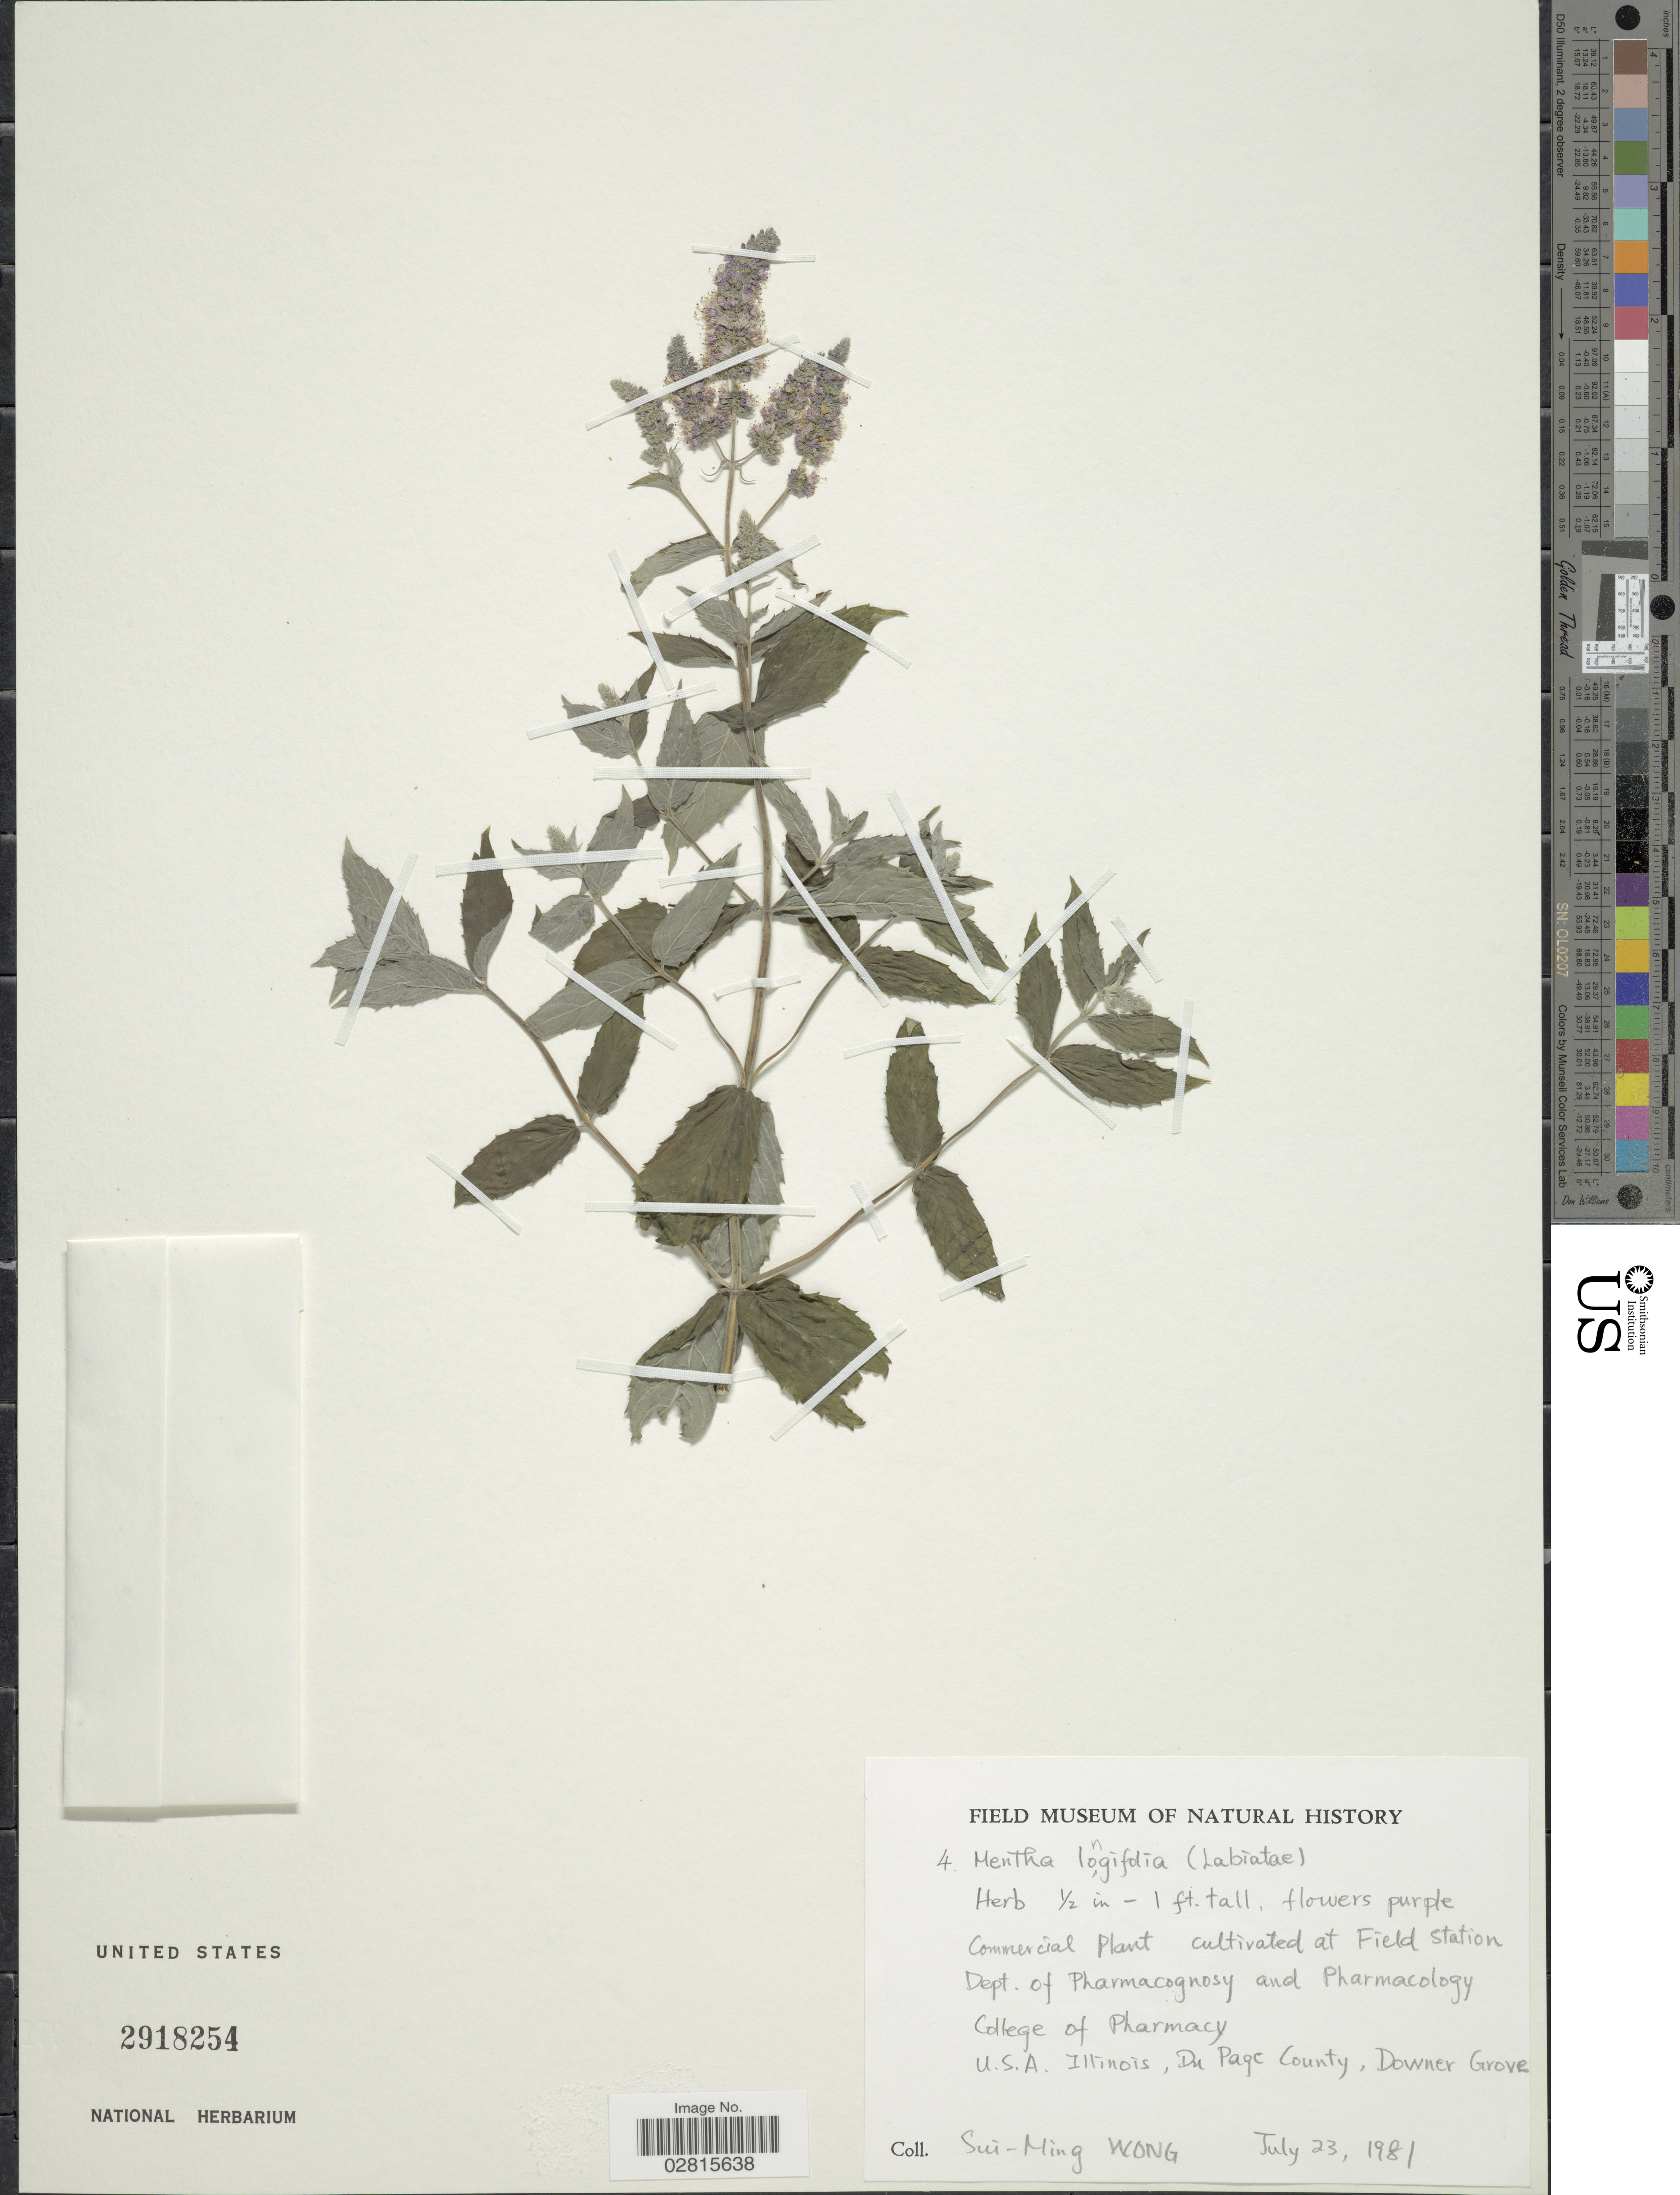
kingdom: Plantae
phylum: Tracheophyta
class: Magnoliopsida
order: Lamiales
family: Lamiaceae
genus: Mentha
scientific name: Mentha longifolia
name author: (L.) L.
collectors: S. Wong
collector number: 4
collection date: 1981-07-23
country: United States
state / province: Illinois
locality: Field Station, Dept. of Pharmacognosy and Pharmacology College of Pharmacy, U.S.A., Du Page County, Downer Grove.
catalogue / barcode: US 2918254